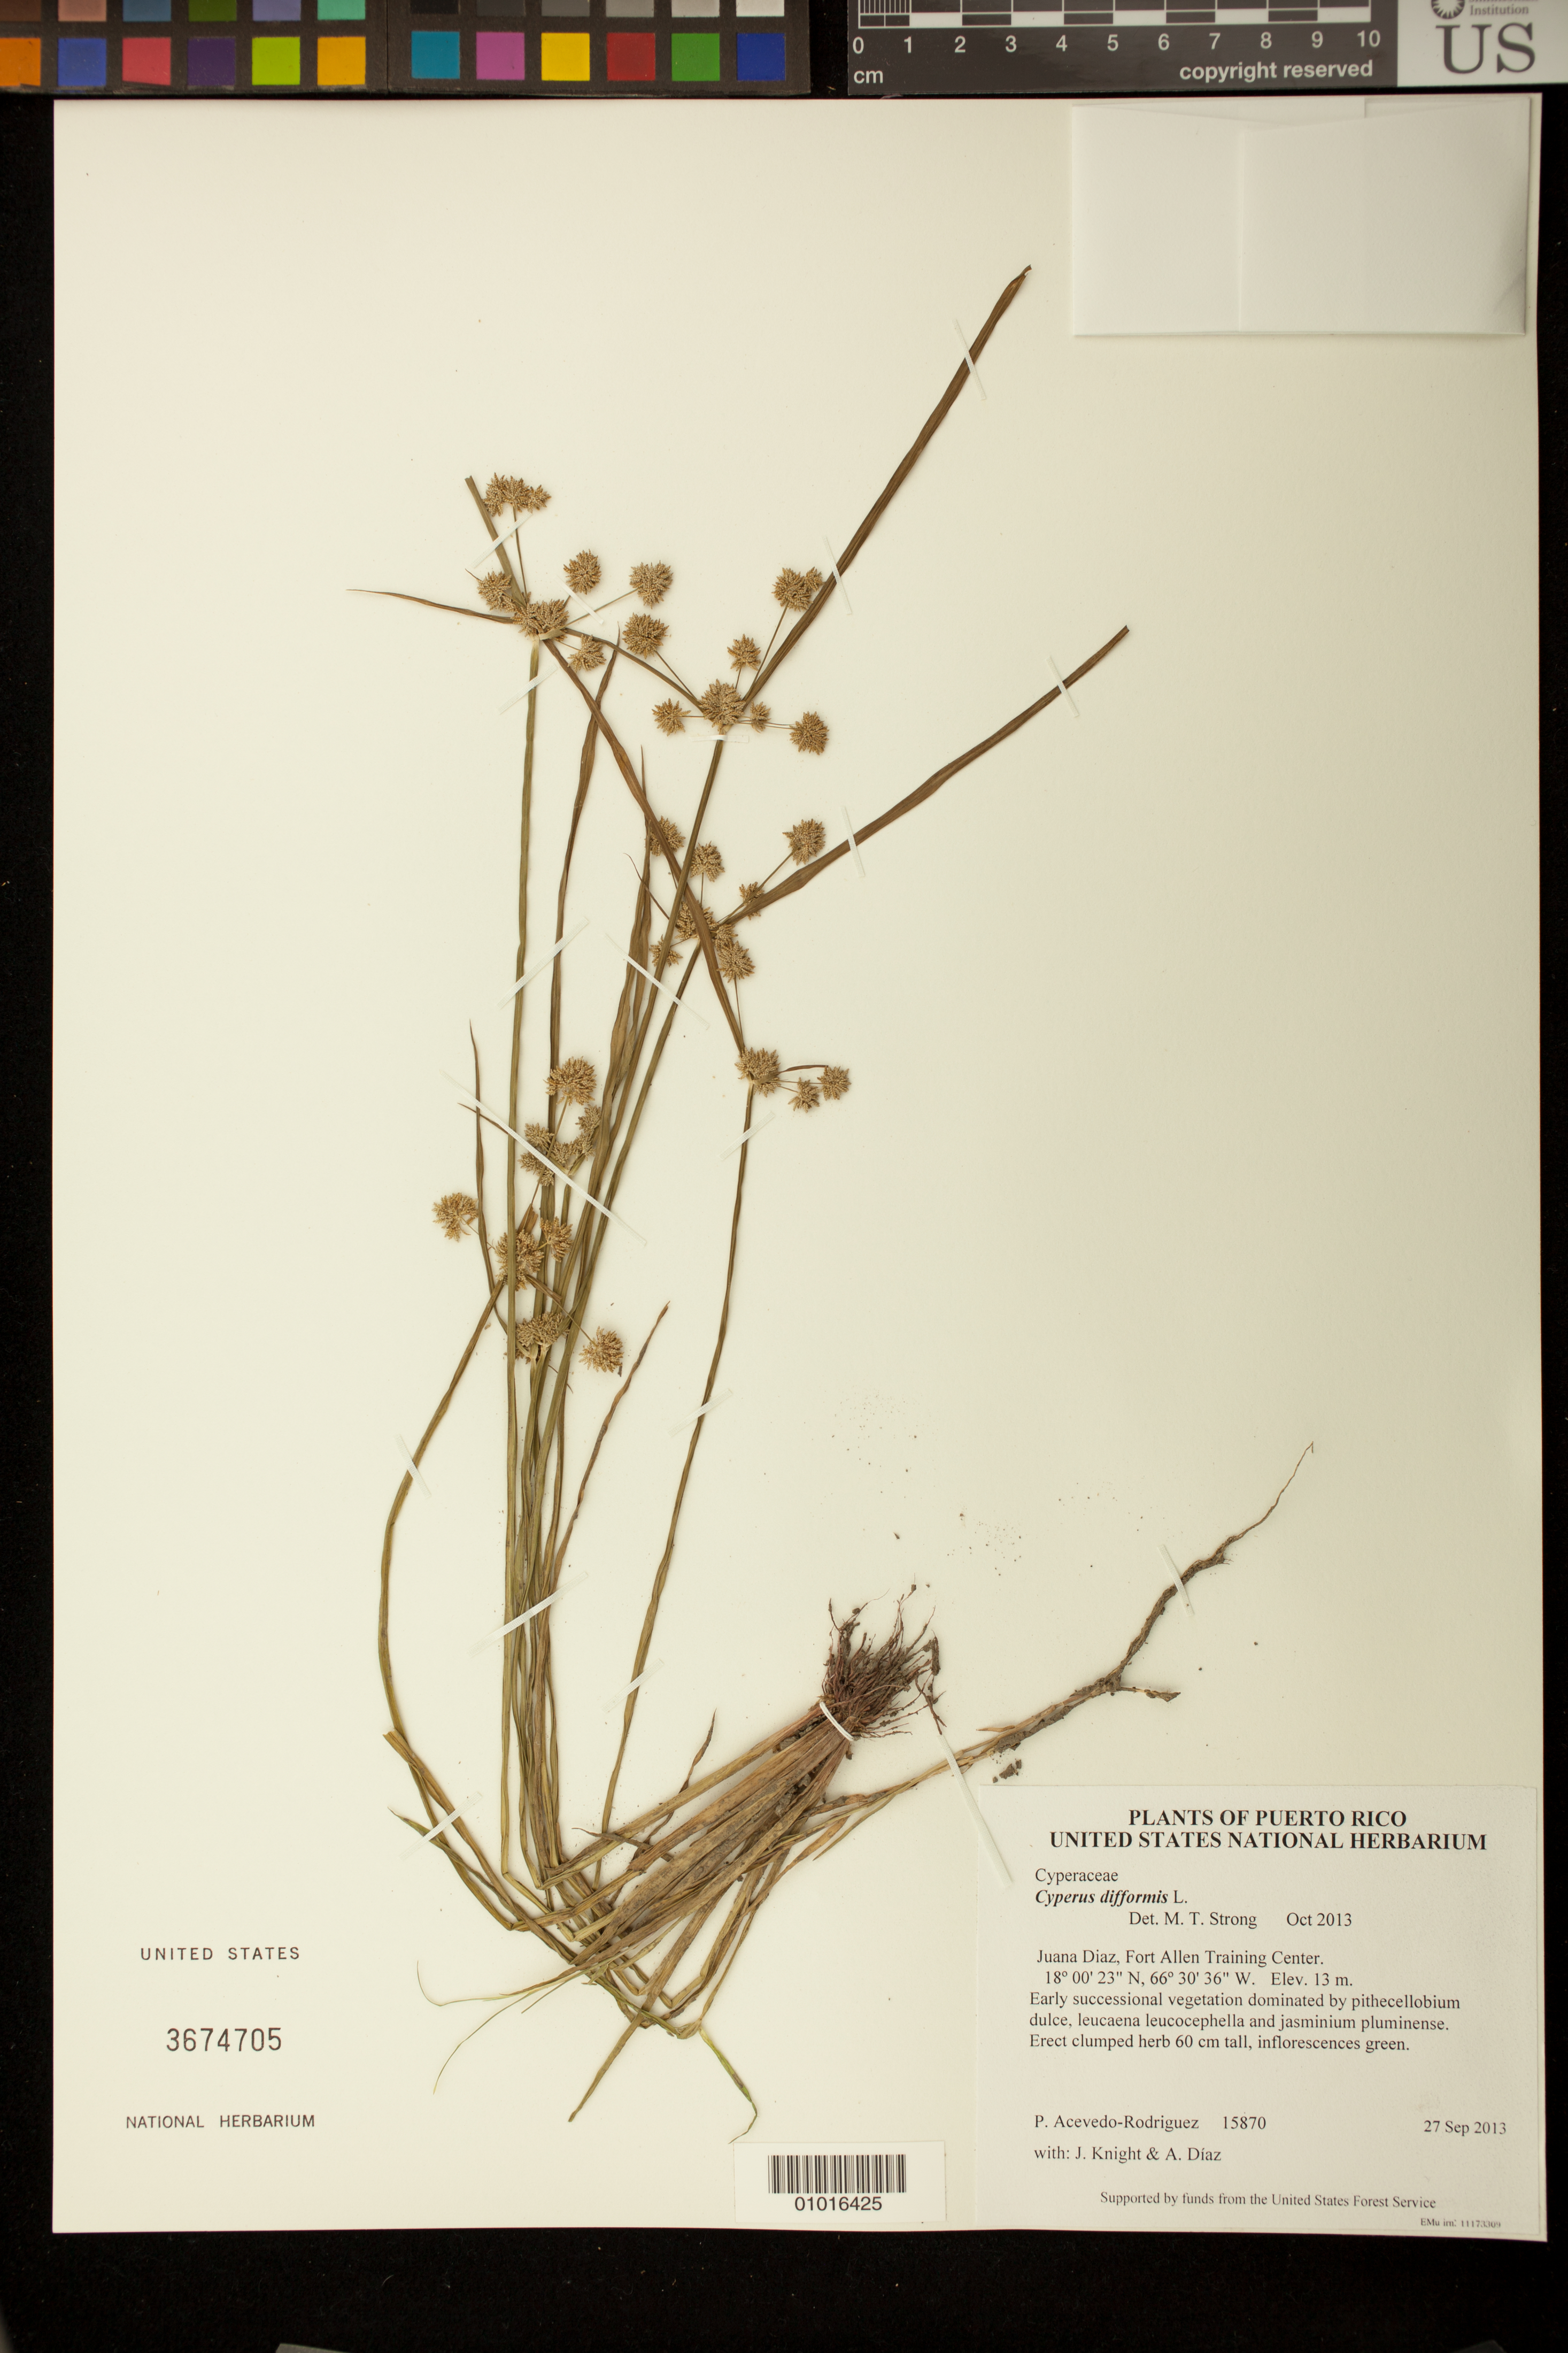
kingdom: Plantae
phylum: Tracheophyta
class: Liliopsida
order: Poales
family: Cyperaceae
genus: Cyperus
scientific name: Cyperus difformis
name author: L.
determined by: Strong, M. T., (US), Smithsonian Institution - National Museum of Natural History (UNITED STATES)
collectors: P. Acevedo-Rodr., J. Knight & A. Díaz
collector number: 15870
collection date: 2013-09-27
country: Puerto Rico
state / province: Juana Diaz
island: Puerto Rico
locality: Fort Allen Training Center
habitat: Early successional vegetation dominated by pithecellobium dulce, leucaena leucocephella and jasminium pluminense.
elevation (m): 13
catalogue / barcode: US 3674705